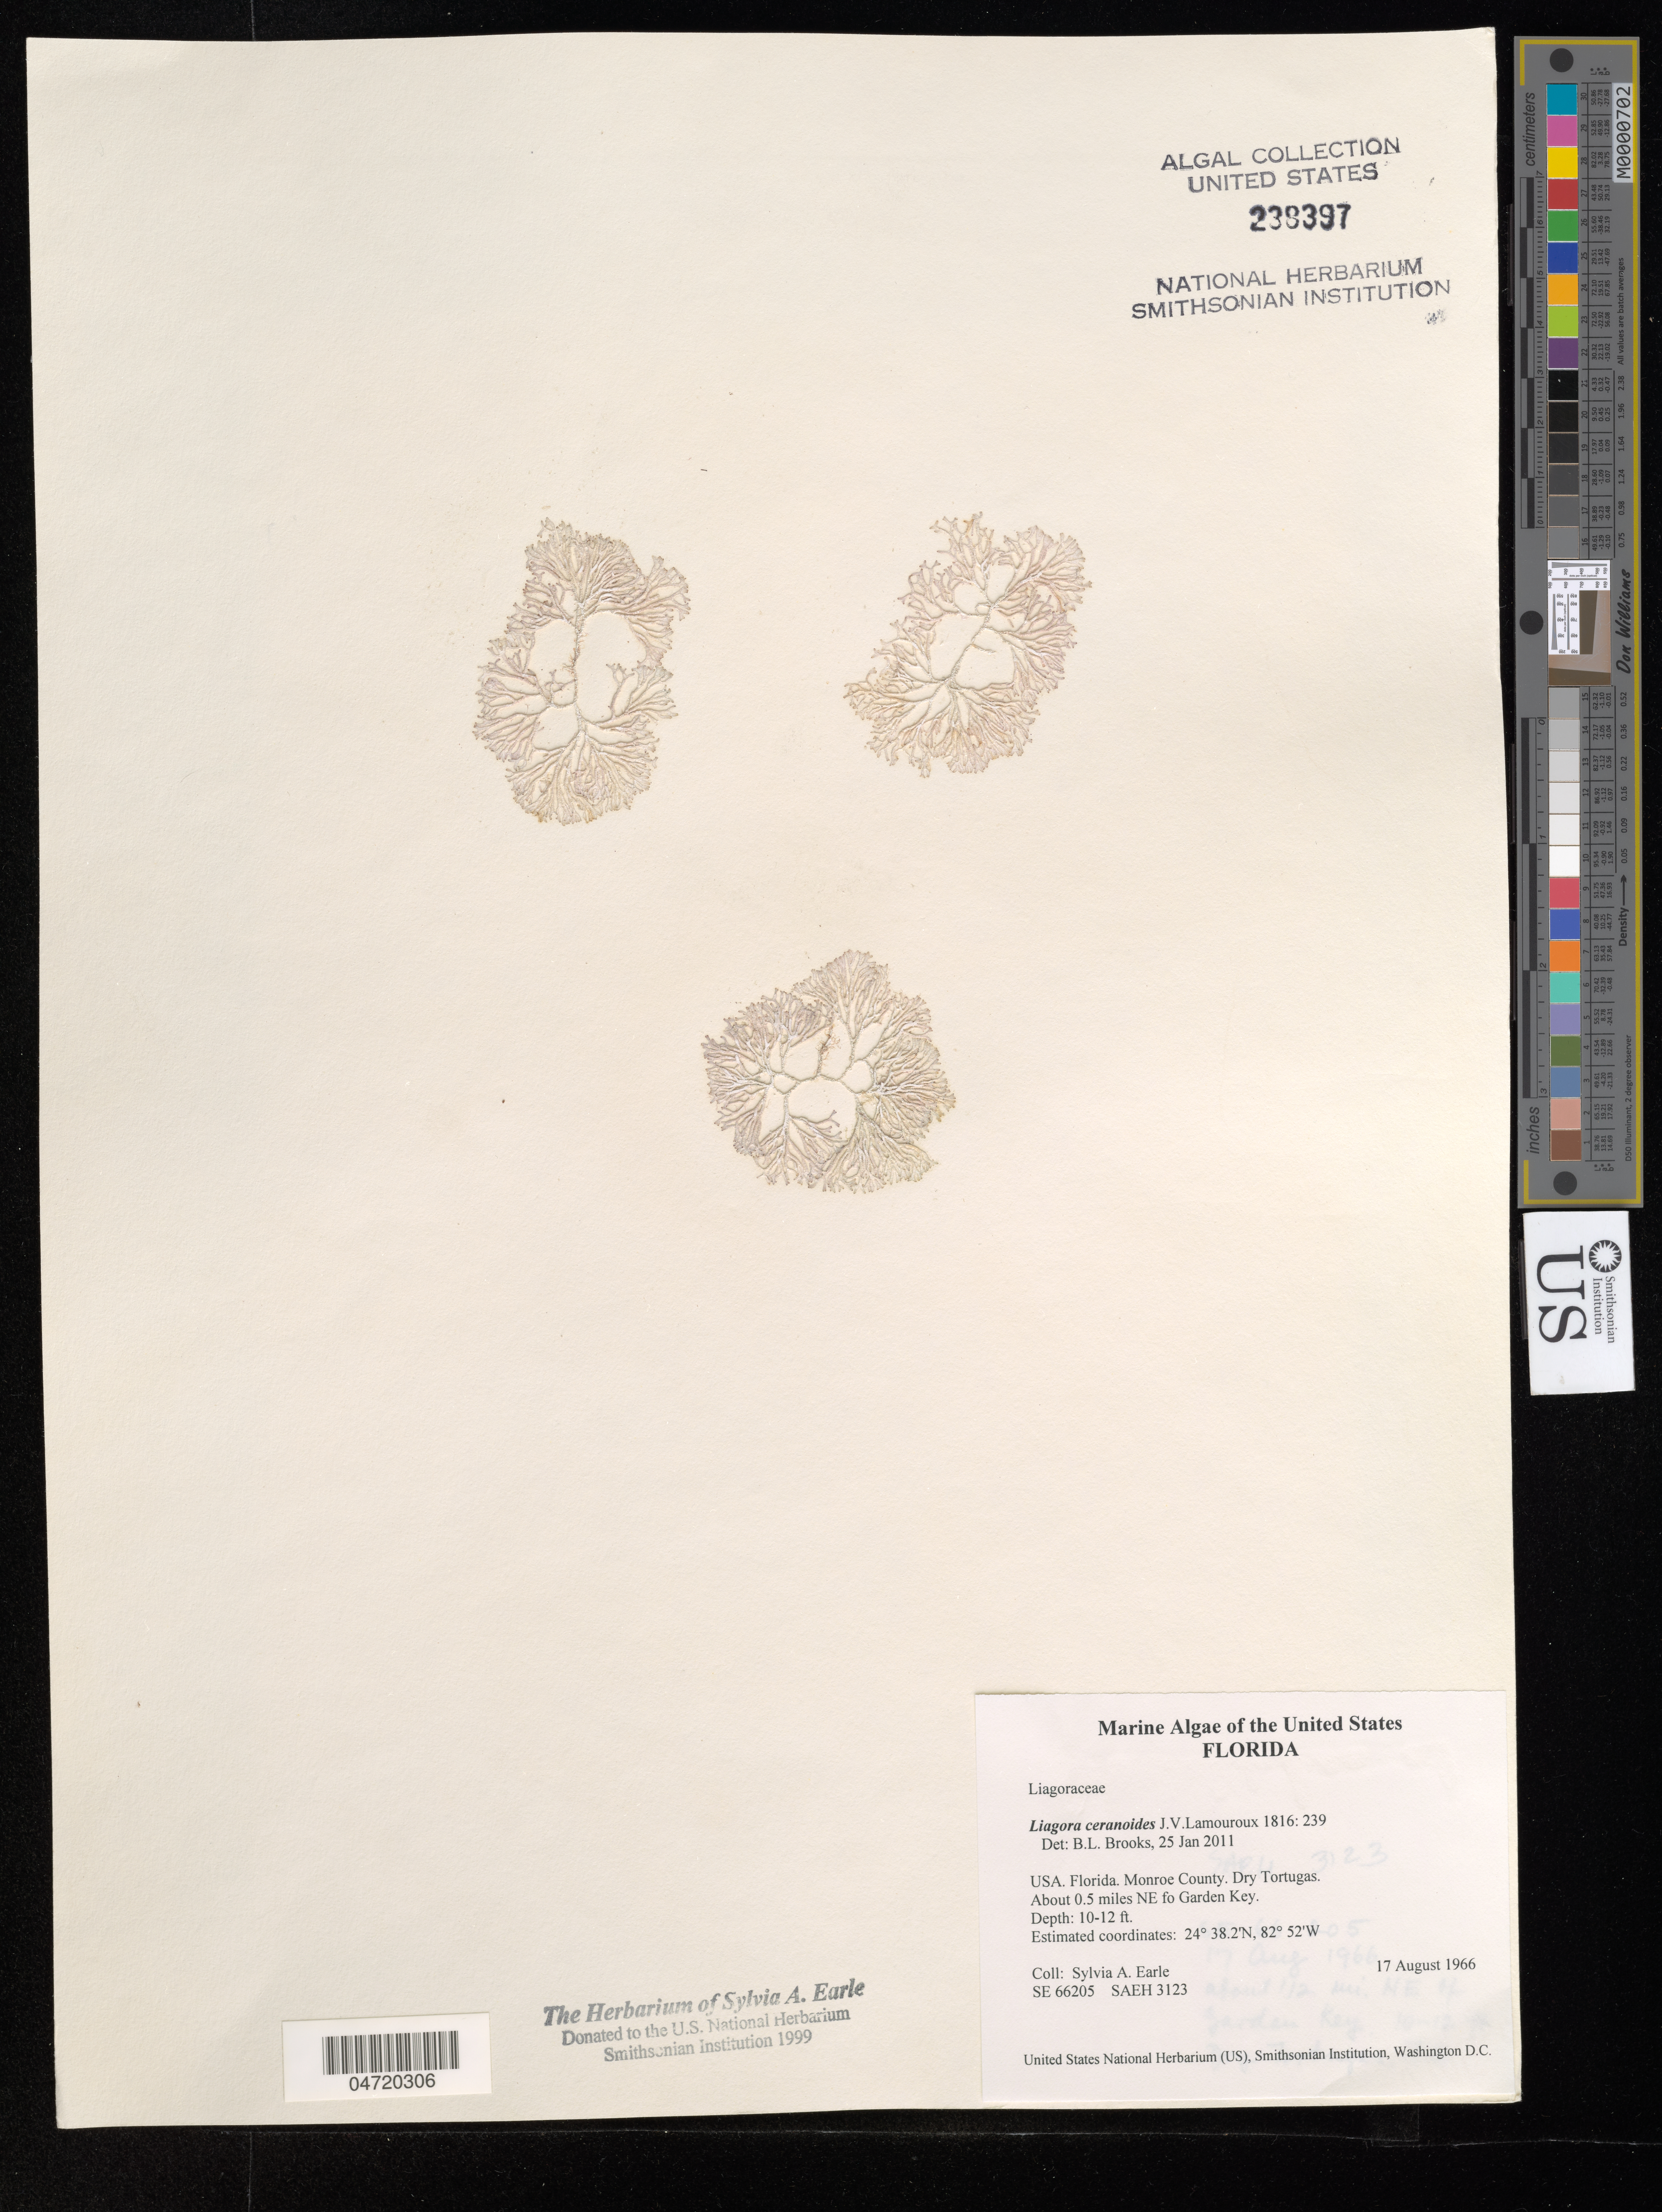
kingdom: Plantae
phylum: Rhodophyta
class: Florideophyceae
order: Nemaliales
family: Liagoraceae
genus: Liagora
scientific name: Liagora ceranoides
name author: J.V.Lamouroux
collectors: S. A. Earle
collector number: SE66205/SAEH3123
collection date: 1966-08-17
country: United States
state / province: Florida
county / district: Monroe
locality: Monroe County. Dry Tortugas. About 0.5 miles NE fo Garden Key.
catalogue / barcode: US 238397